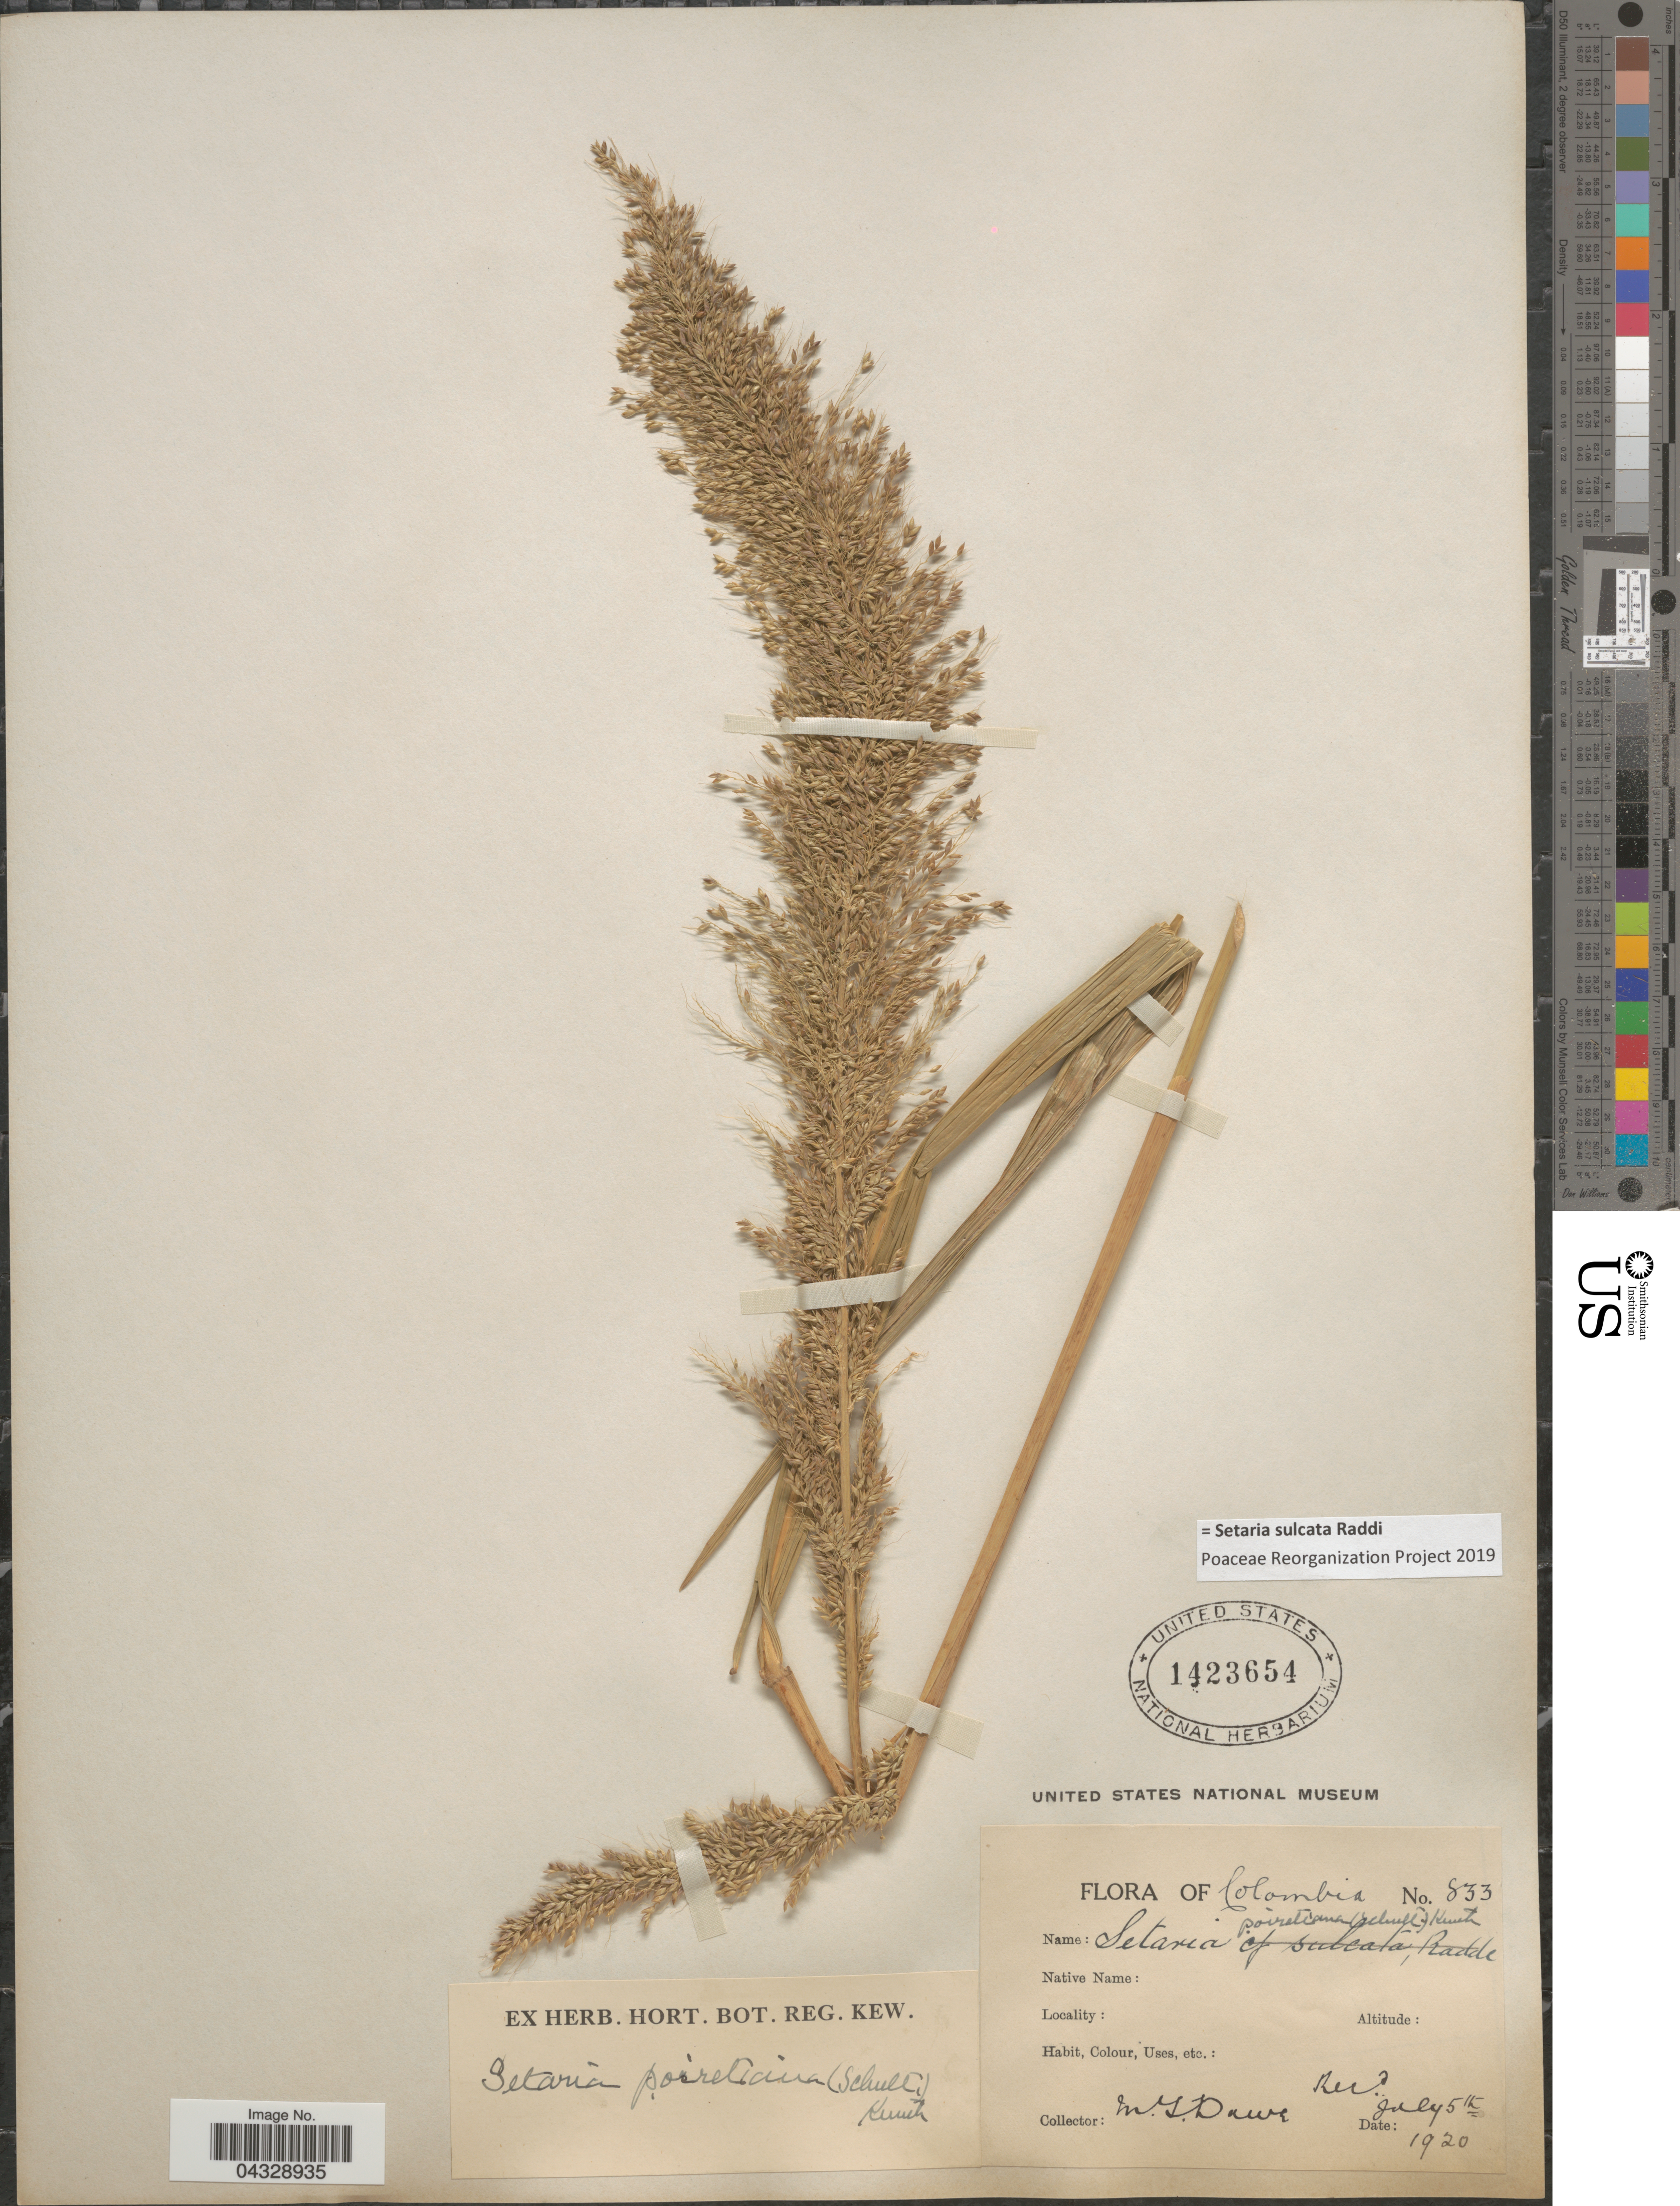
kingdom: Plantae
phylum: Tracheophyta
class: Liliopsida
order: Poales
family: Poaceae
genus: Setaria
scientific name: Setaria sulcata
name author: Raddi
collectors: M. T. Dawe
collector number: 833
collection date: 1920-07-15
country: Colombia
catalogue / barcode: US 1423654